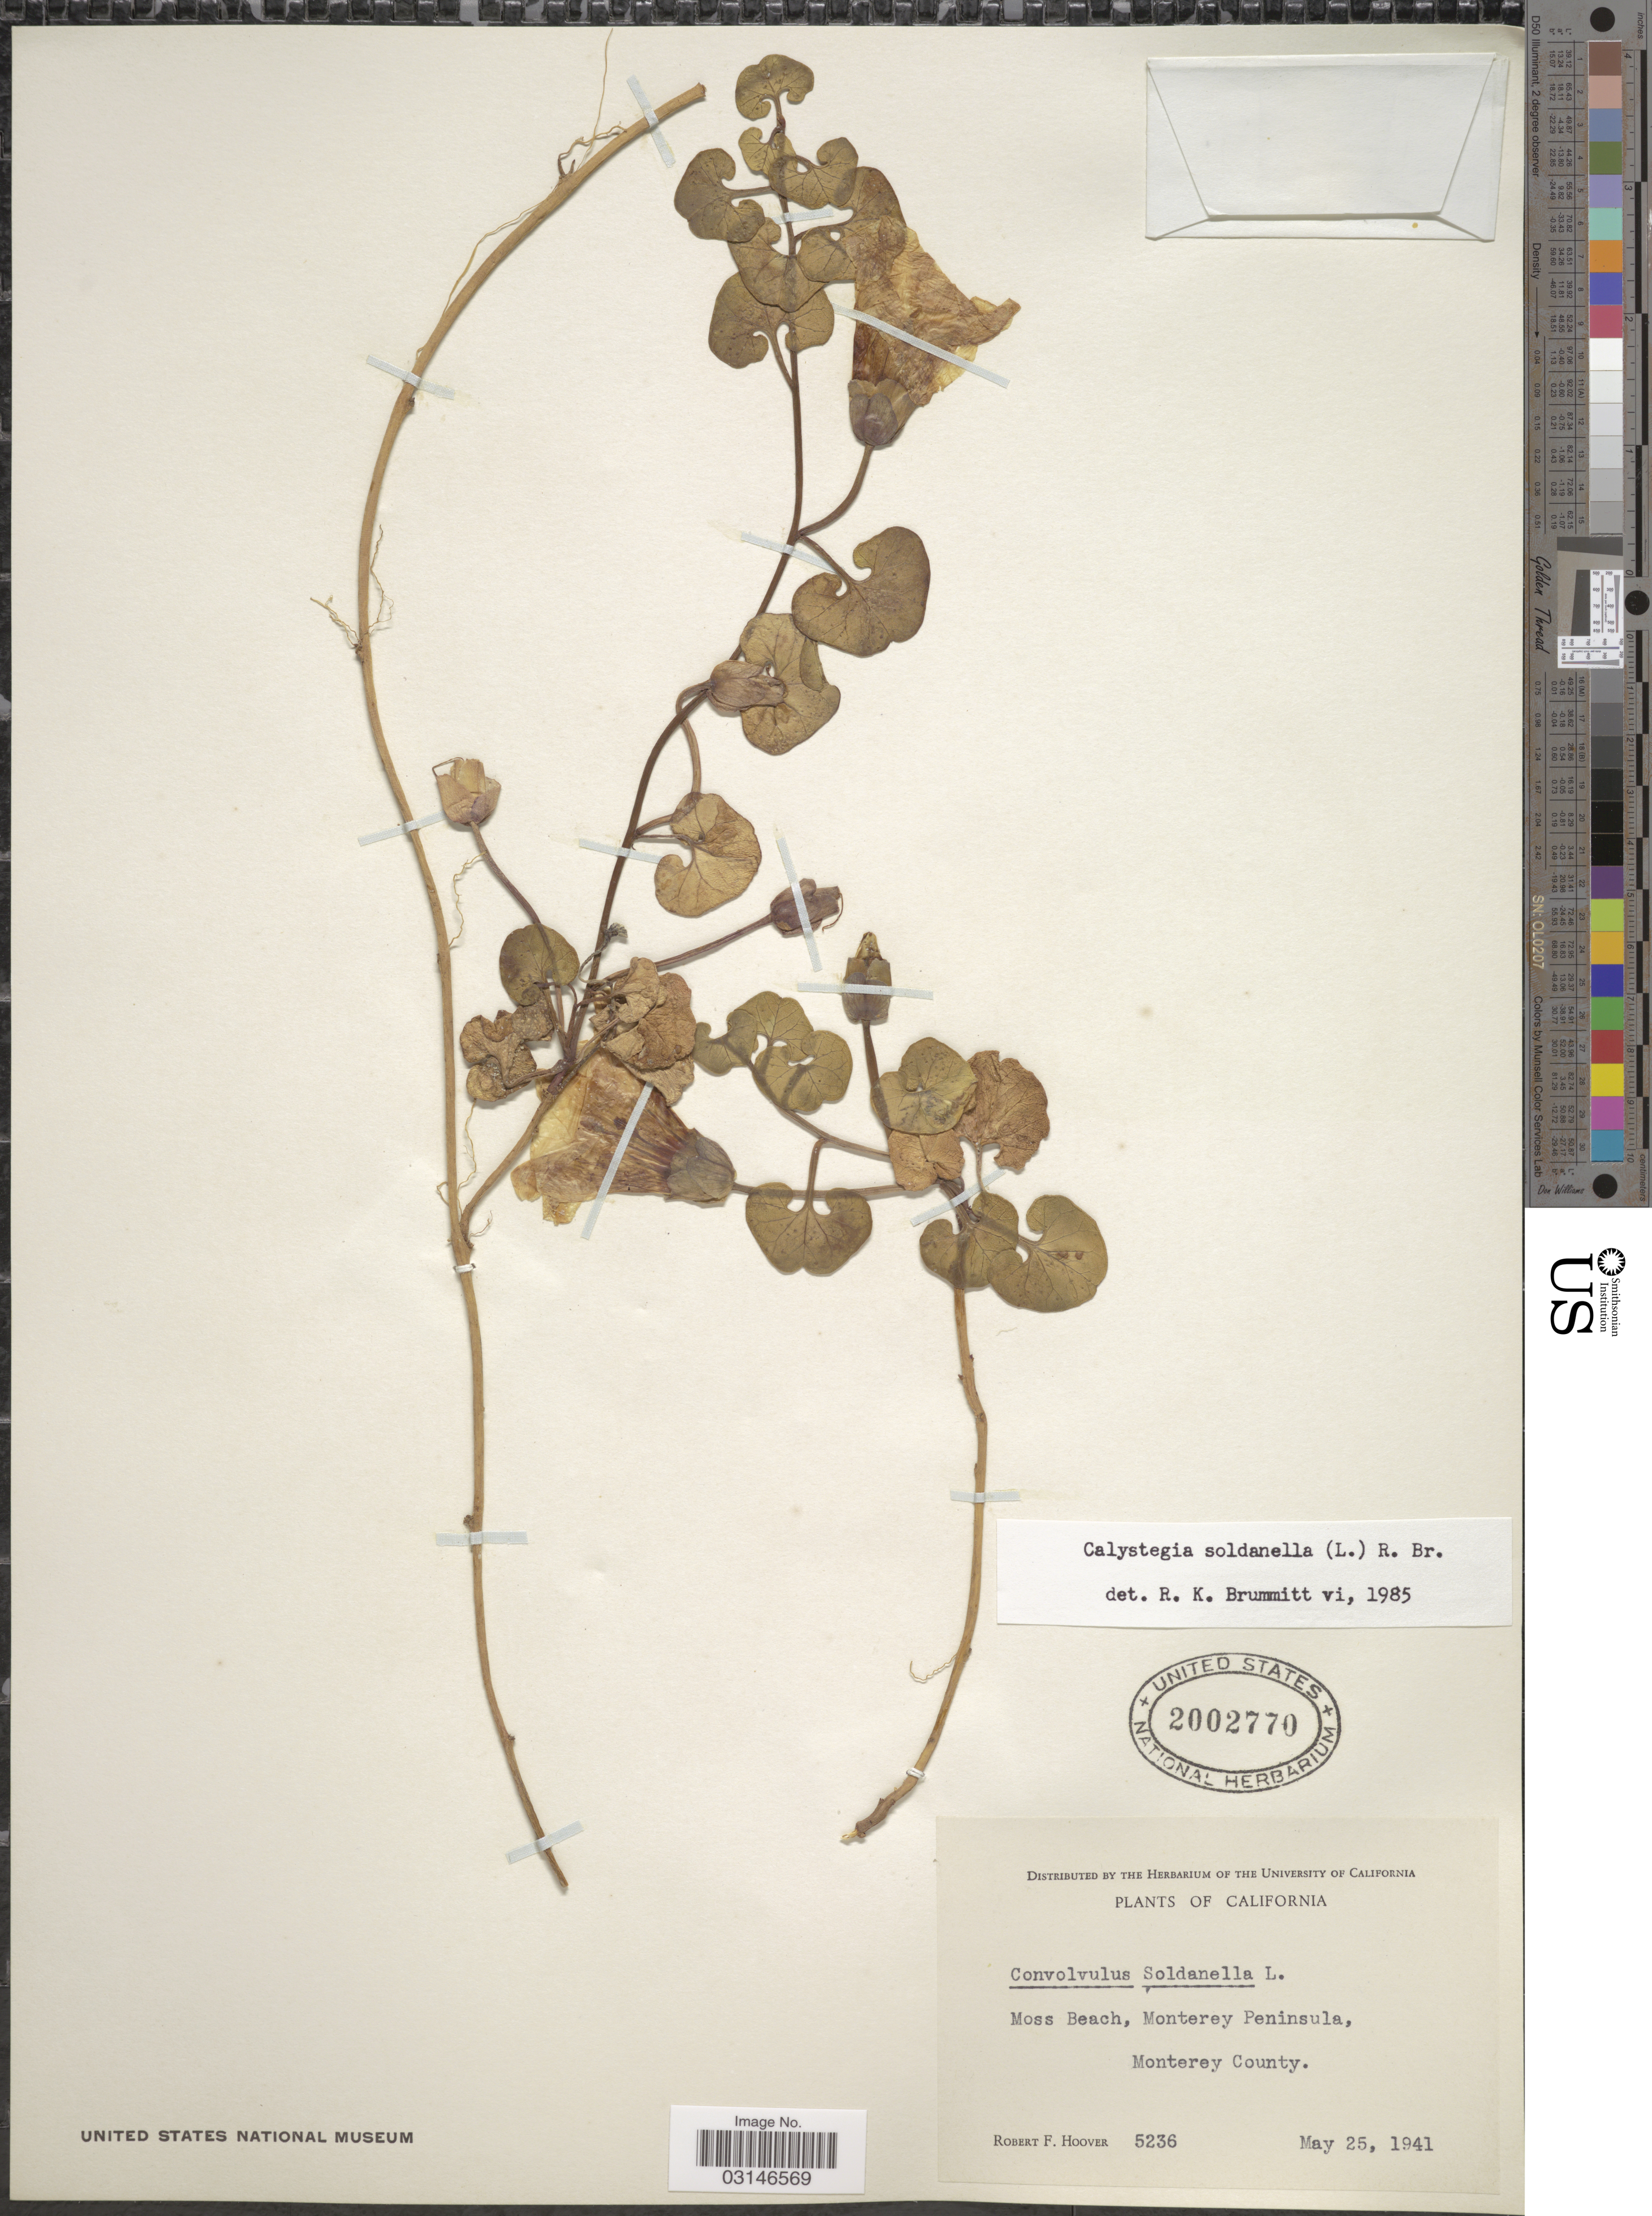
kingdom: Plantae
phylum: Tracheophyta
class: Magnoliopsida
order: Solanales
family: Convolvulaceae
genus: Calystegia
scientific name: Calystegia soldanella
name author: (L.) R. Br.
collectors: R. F. Hoover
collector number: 5236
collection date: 1941-05-25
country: United States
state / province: California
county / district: Monterey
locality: Moss Beach, Monterey Peninsula, Monterey County.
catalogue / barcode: US 2002770